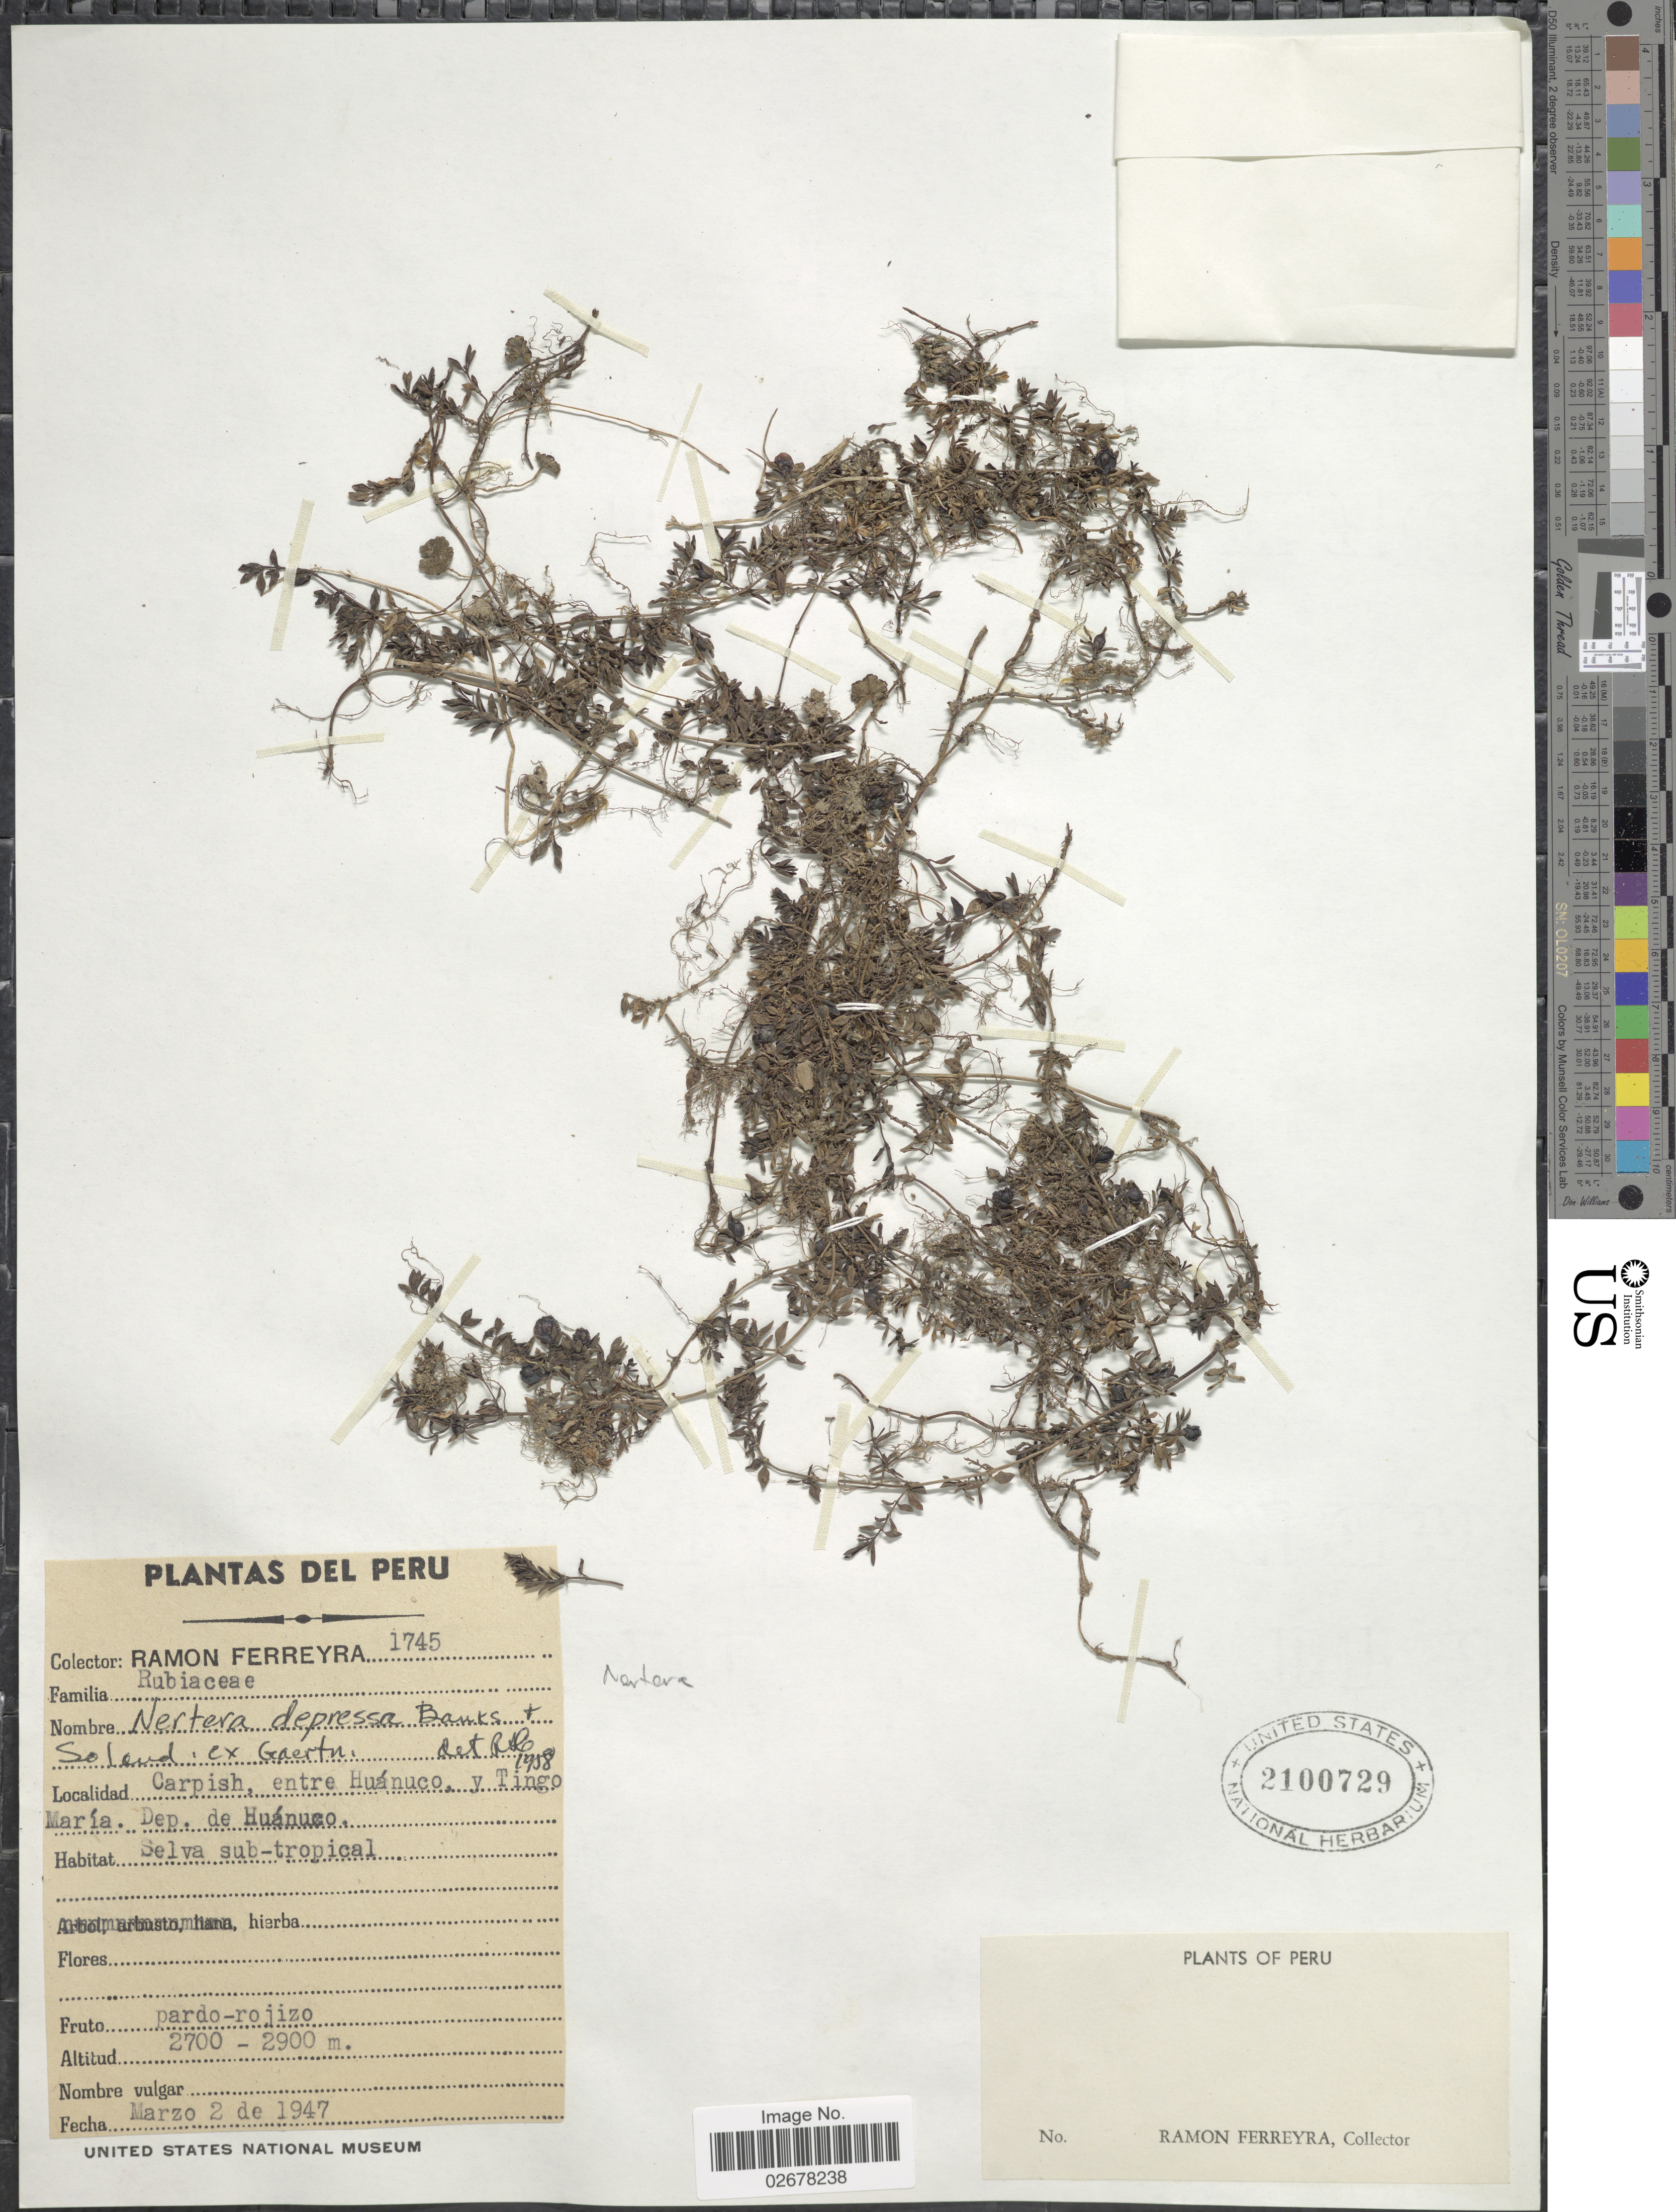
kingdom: Plantae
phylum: Tracheophyta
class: Magnoliopsida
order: Gentianales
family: Rubiaceae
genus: Nertera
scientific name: Nertera depressa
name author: Banks & Sol. ex Gaertn.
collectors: R. A. Ferreyra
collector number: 1745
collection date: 1947-03-02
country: Peru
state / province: Huánuco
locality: Carpish, entre Huánuco y Tingo Maria.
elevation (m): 2700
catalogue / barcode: US 2100729